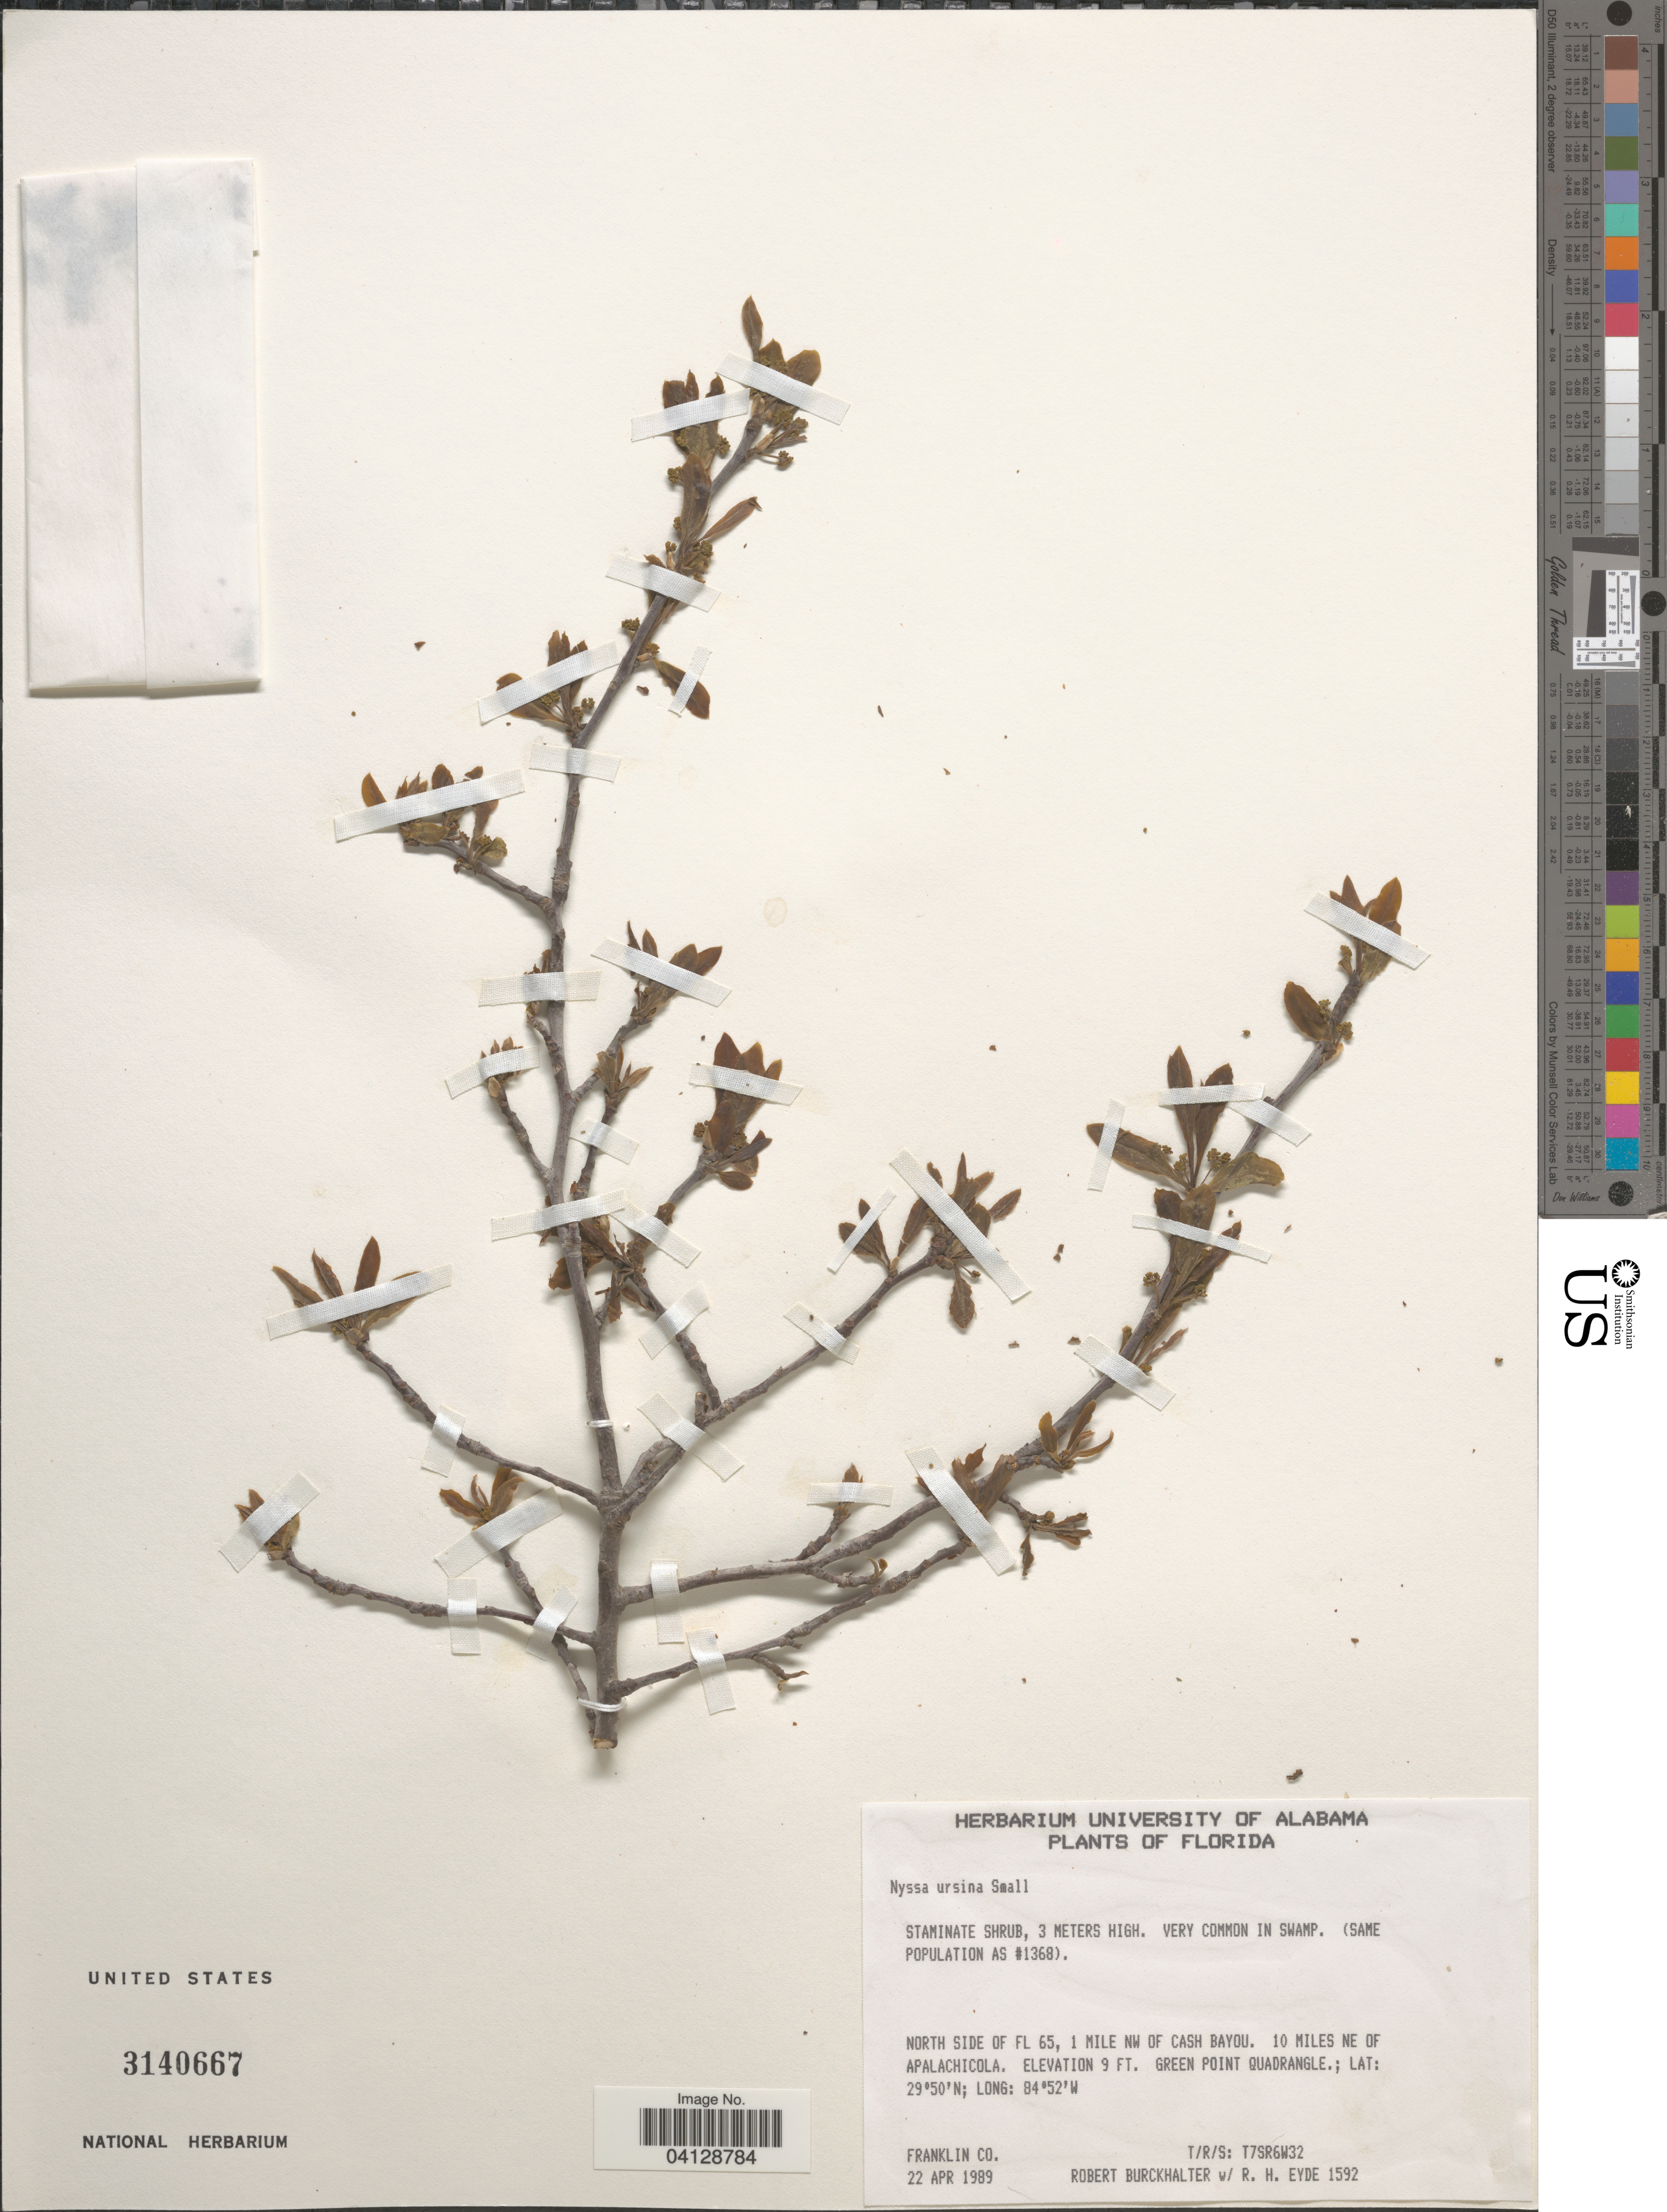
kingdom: Plantae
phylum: Tracheophyta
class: Magnoliopsida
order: Cornales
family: Nyssaceae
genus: Nyssa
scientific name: Nyssa ursina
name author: Small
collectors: R. Burckhalter & R. H. Eyde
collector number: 1592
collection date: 1989-04-22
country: United States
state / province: Florida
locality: North side of FL 65, 1 mile NW of Cash Bayou. 10 miles NE of Apalachicola. Green Point Quadrangle. Franklin Co. T/R/S: T7SR6W32.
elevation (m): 3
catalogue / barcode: US 3140667